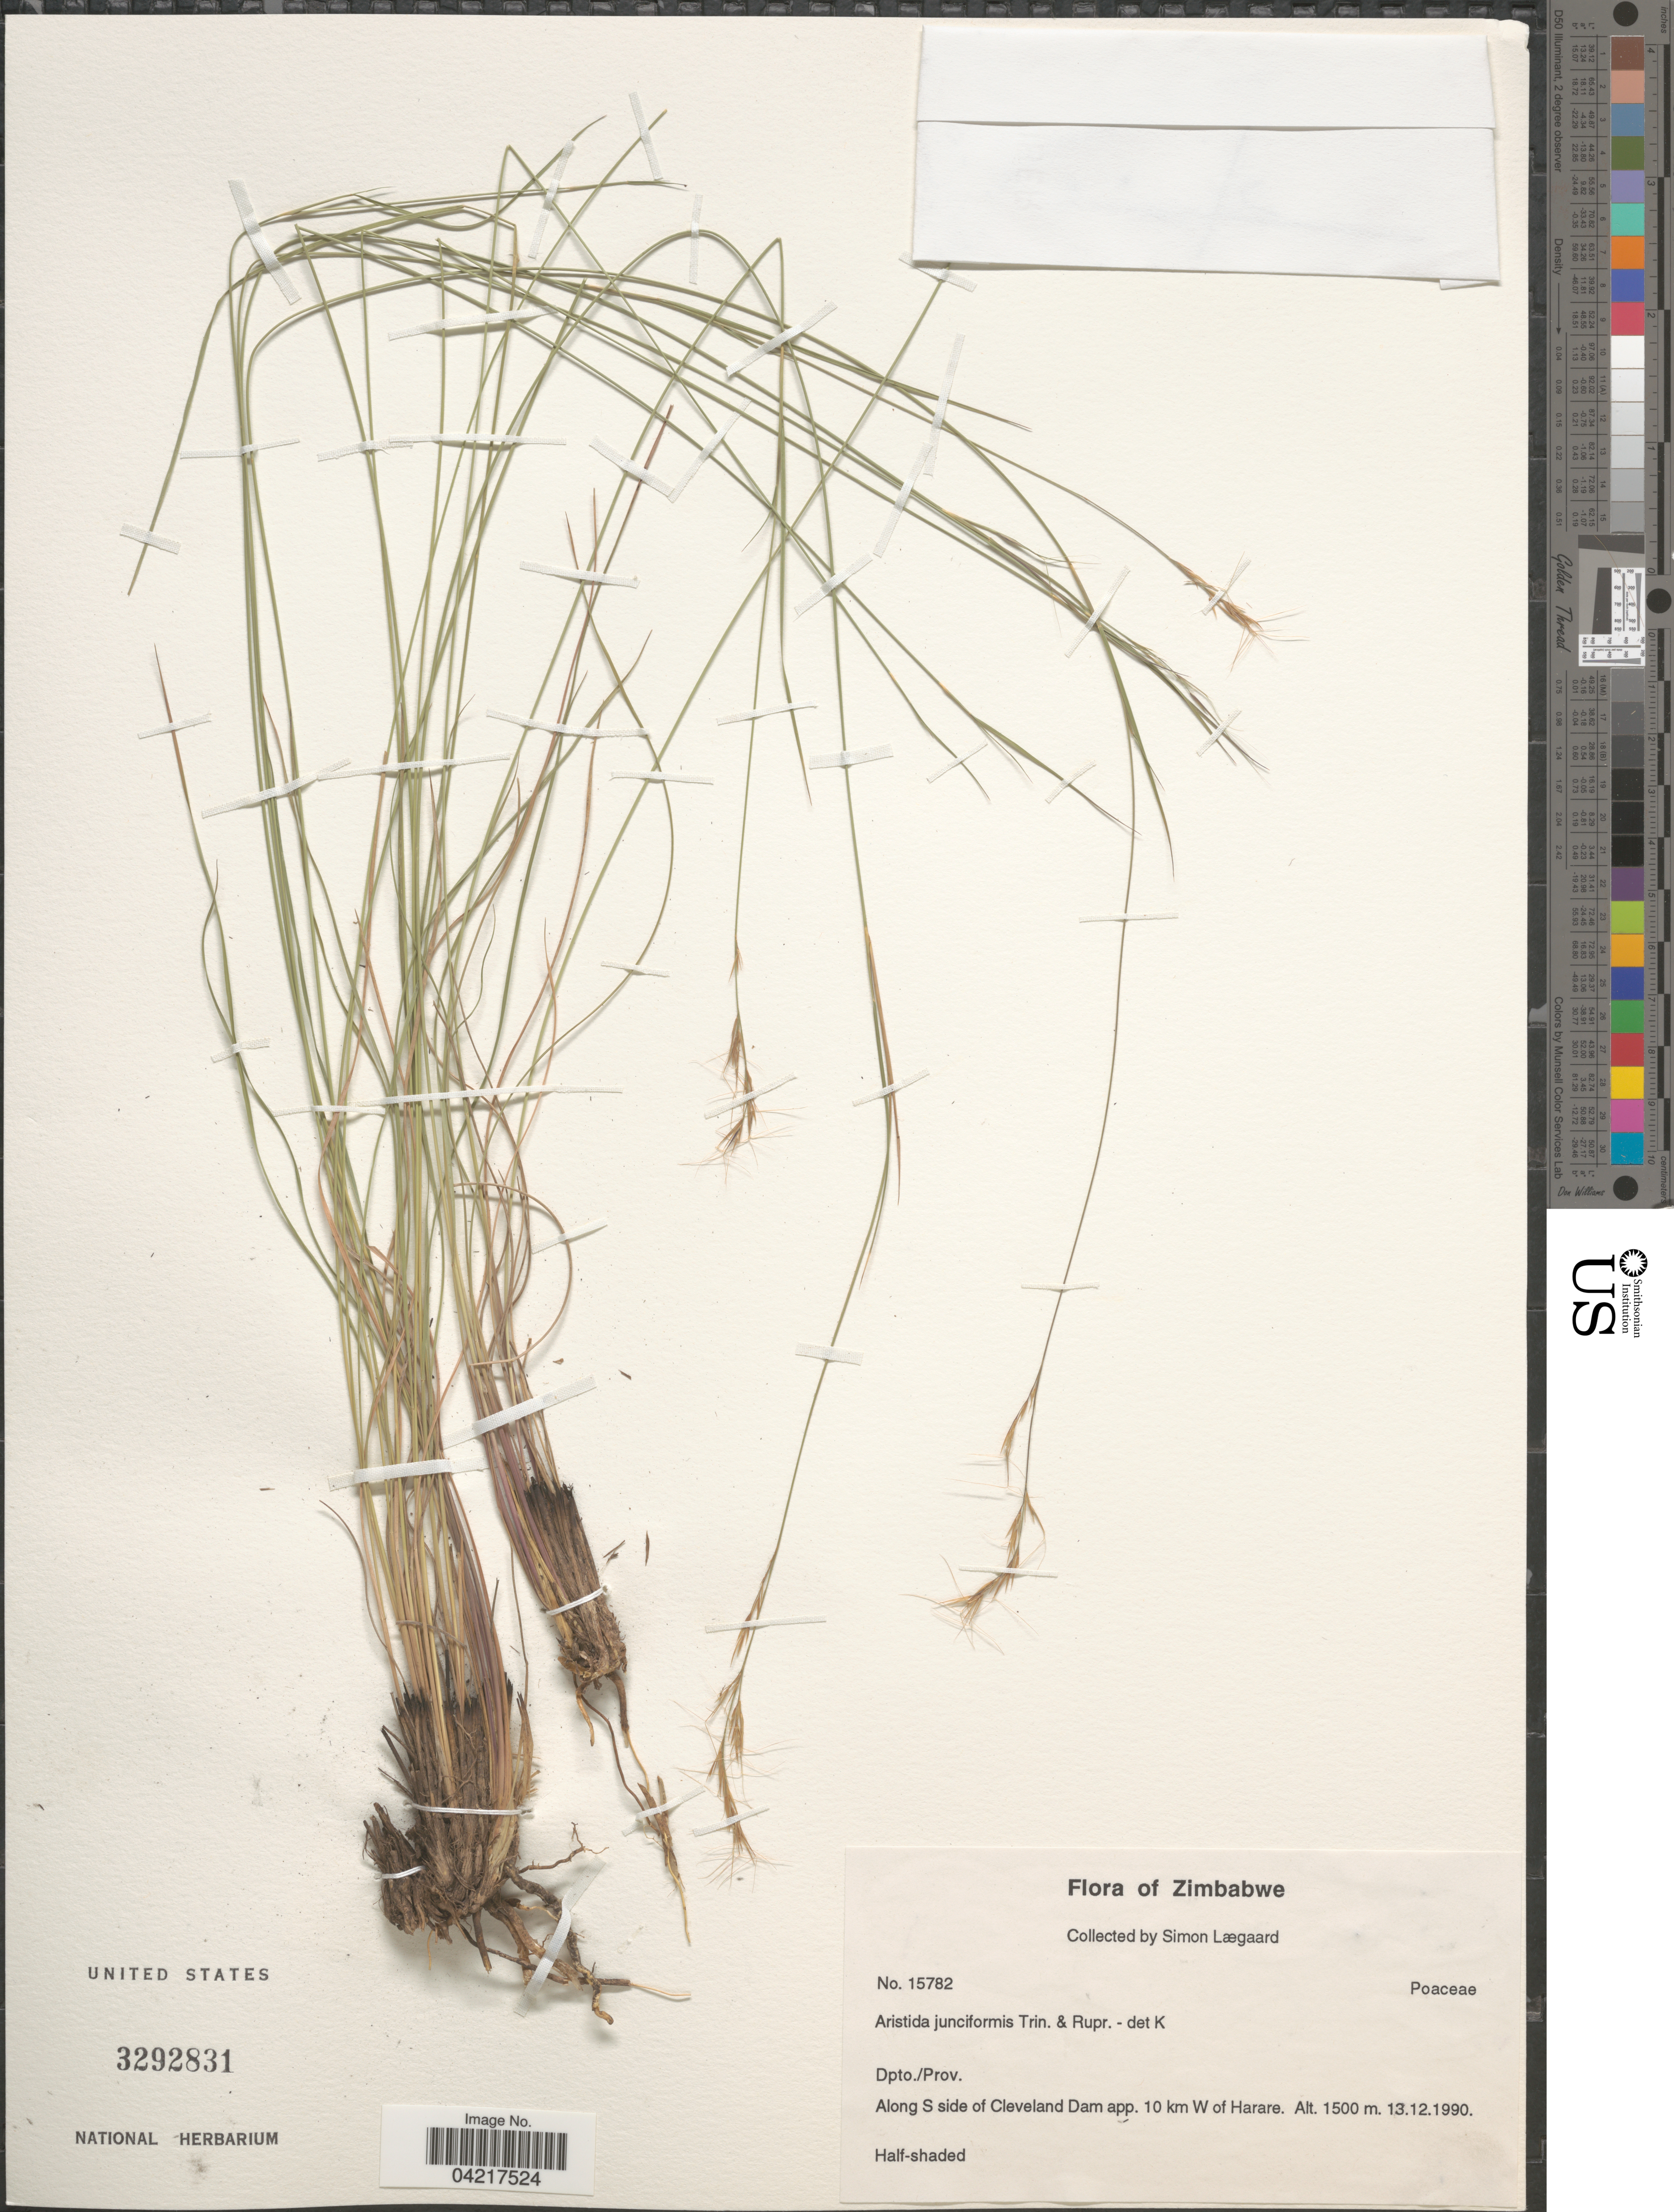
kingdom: Plantae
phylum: Tracheophyta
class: Liliopsida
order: Poales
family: Poaceae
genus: Aristida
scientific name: Aristida junciformis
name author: Trin. & Rupr.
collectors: S. Lægaard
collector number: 15782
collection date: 1990-12-13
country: Zimbabwe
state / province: Harare (city)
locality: Dpto./Prov. Along S side of Cleveland Dam app. 10 km W of Harare.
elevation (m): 1500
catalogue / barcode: US 3292831